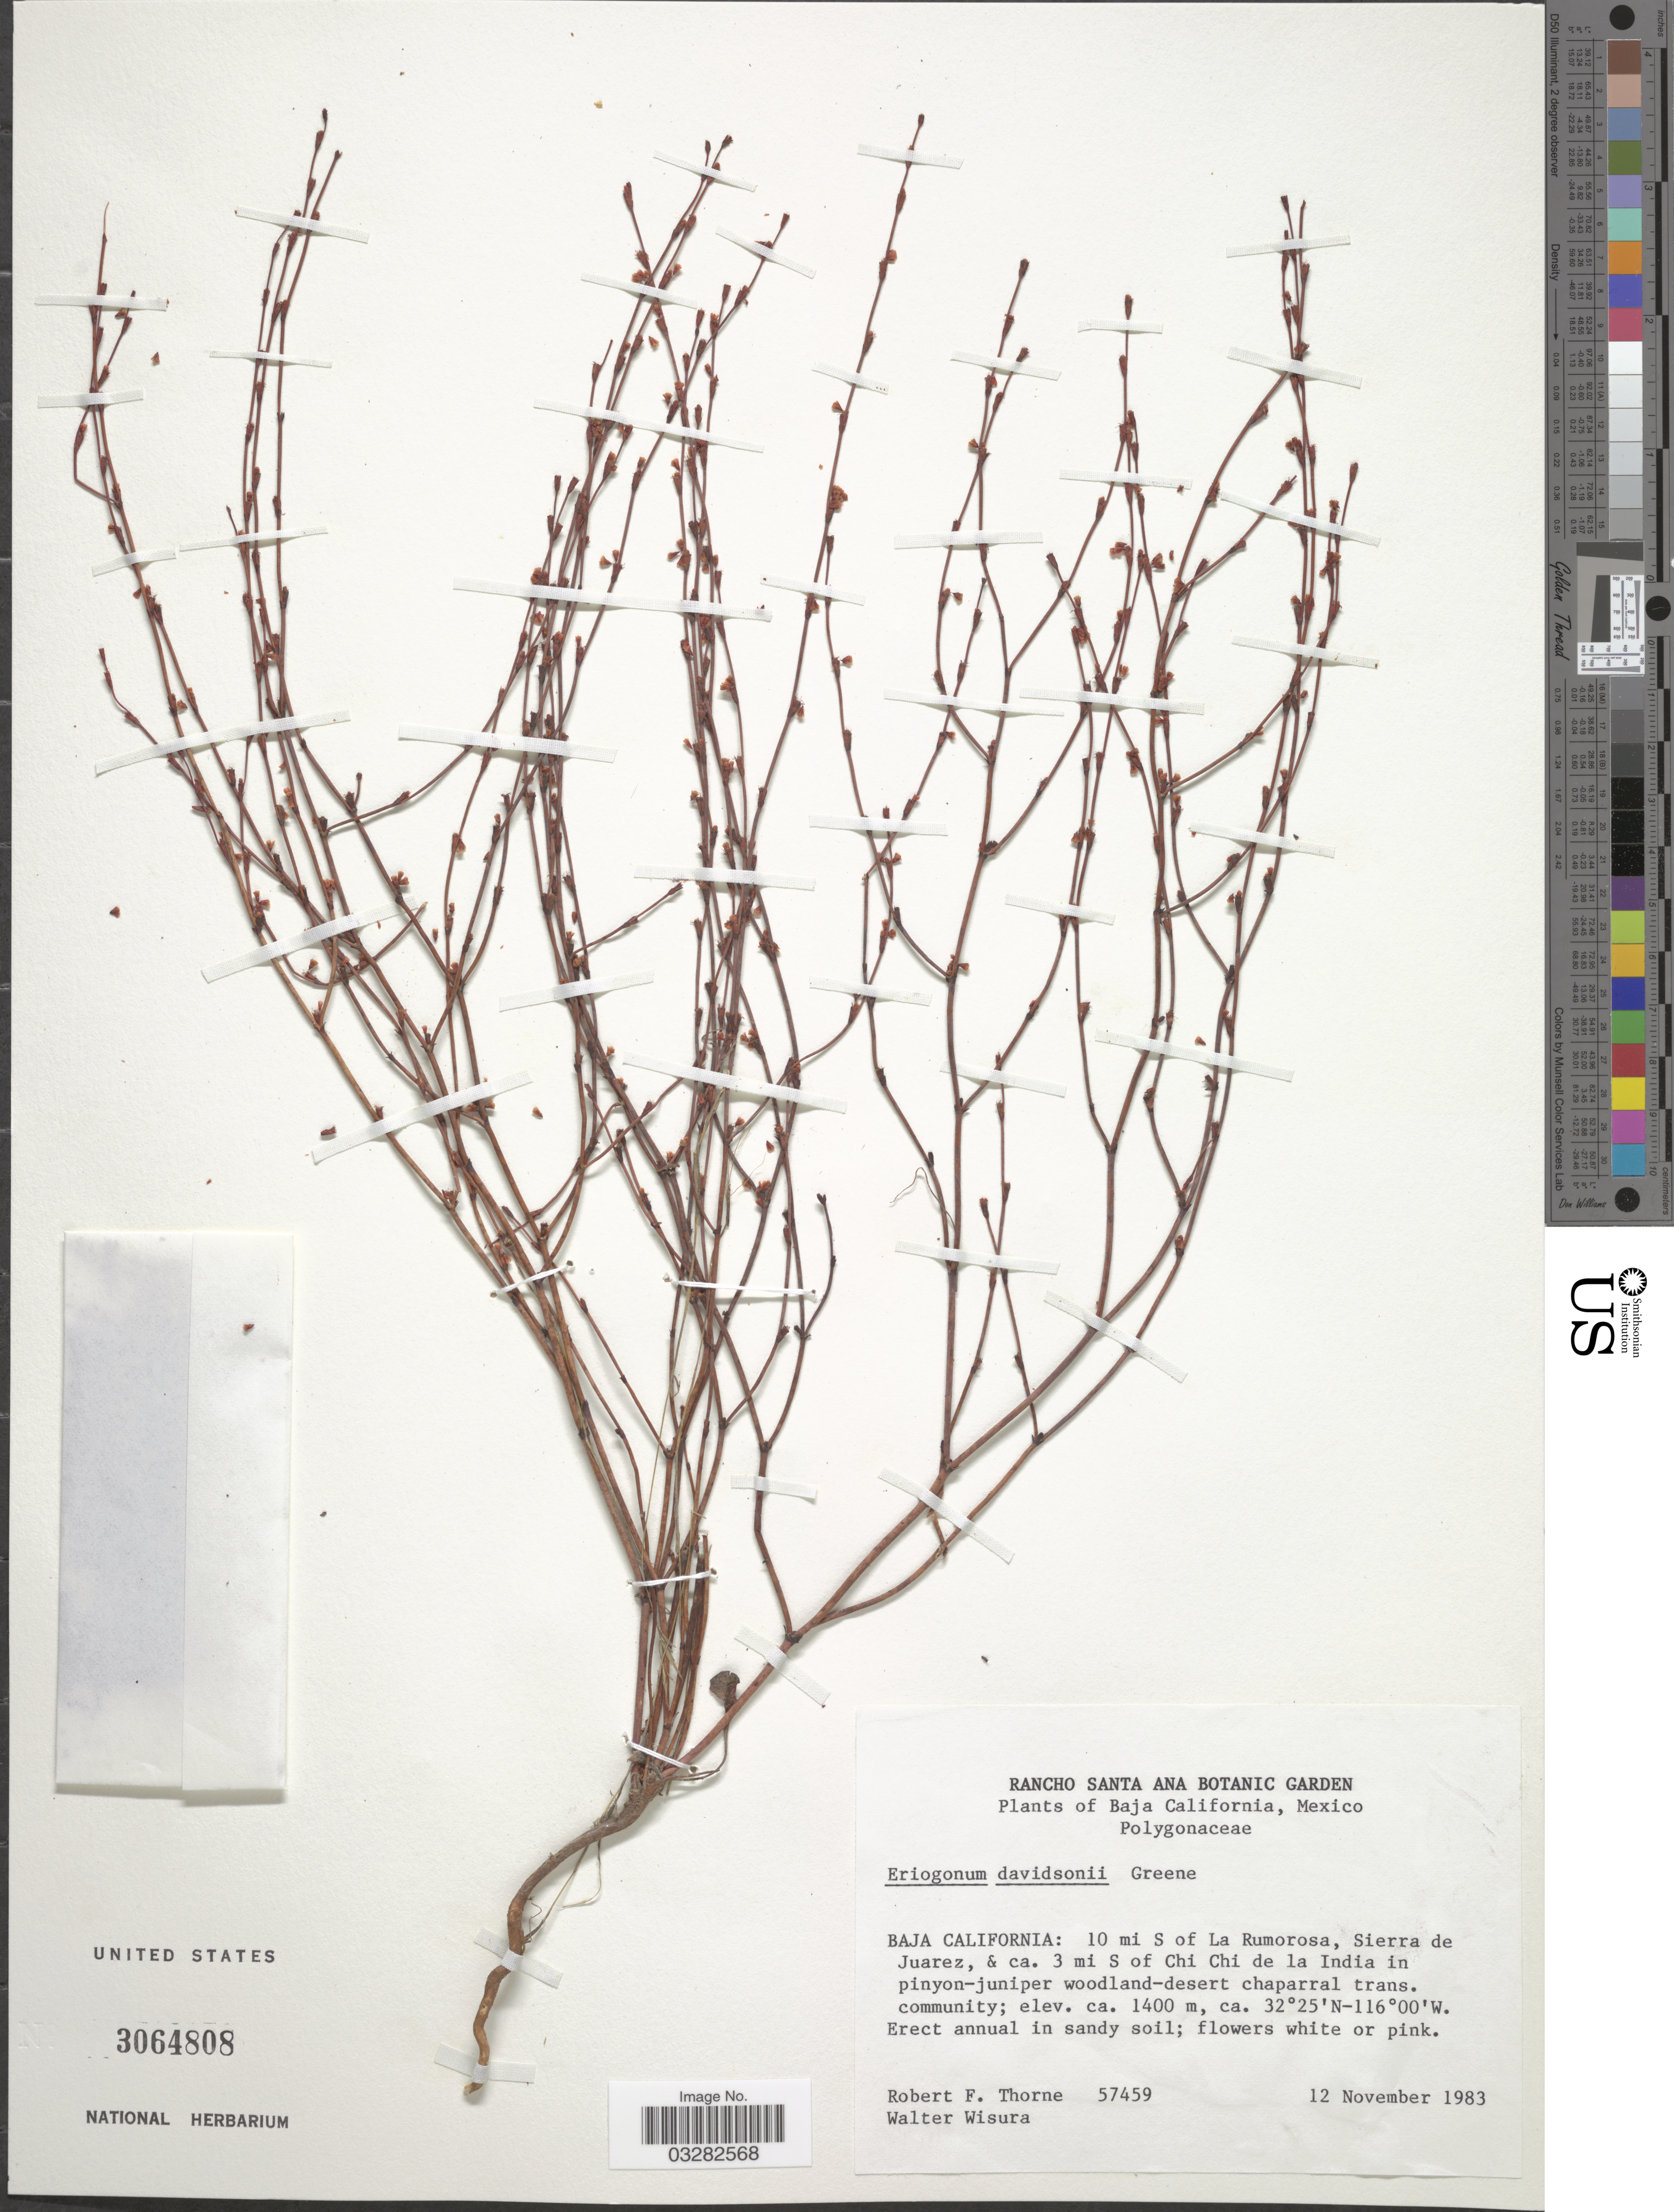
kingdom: Plantae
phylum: Tracheophyta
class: Magnoliopsida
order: Caryophyllales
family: Polygonaceae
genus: Eriogonum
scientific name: Eriogonum davidsonii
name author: Greene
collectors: R. F. Thorne & W. Wisura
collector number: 57459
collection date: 1983-11-12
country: Mexico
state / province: Baja California Norte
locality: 10 mi S of La Rumorosa, Sierra de Juarez, & ca. 3 mi S of Chi Chi de la India.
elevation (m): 1400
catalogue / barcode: US 3064808